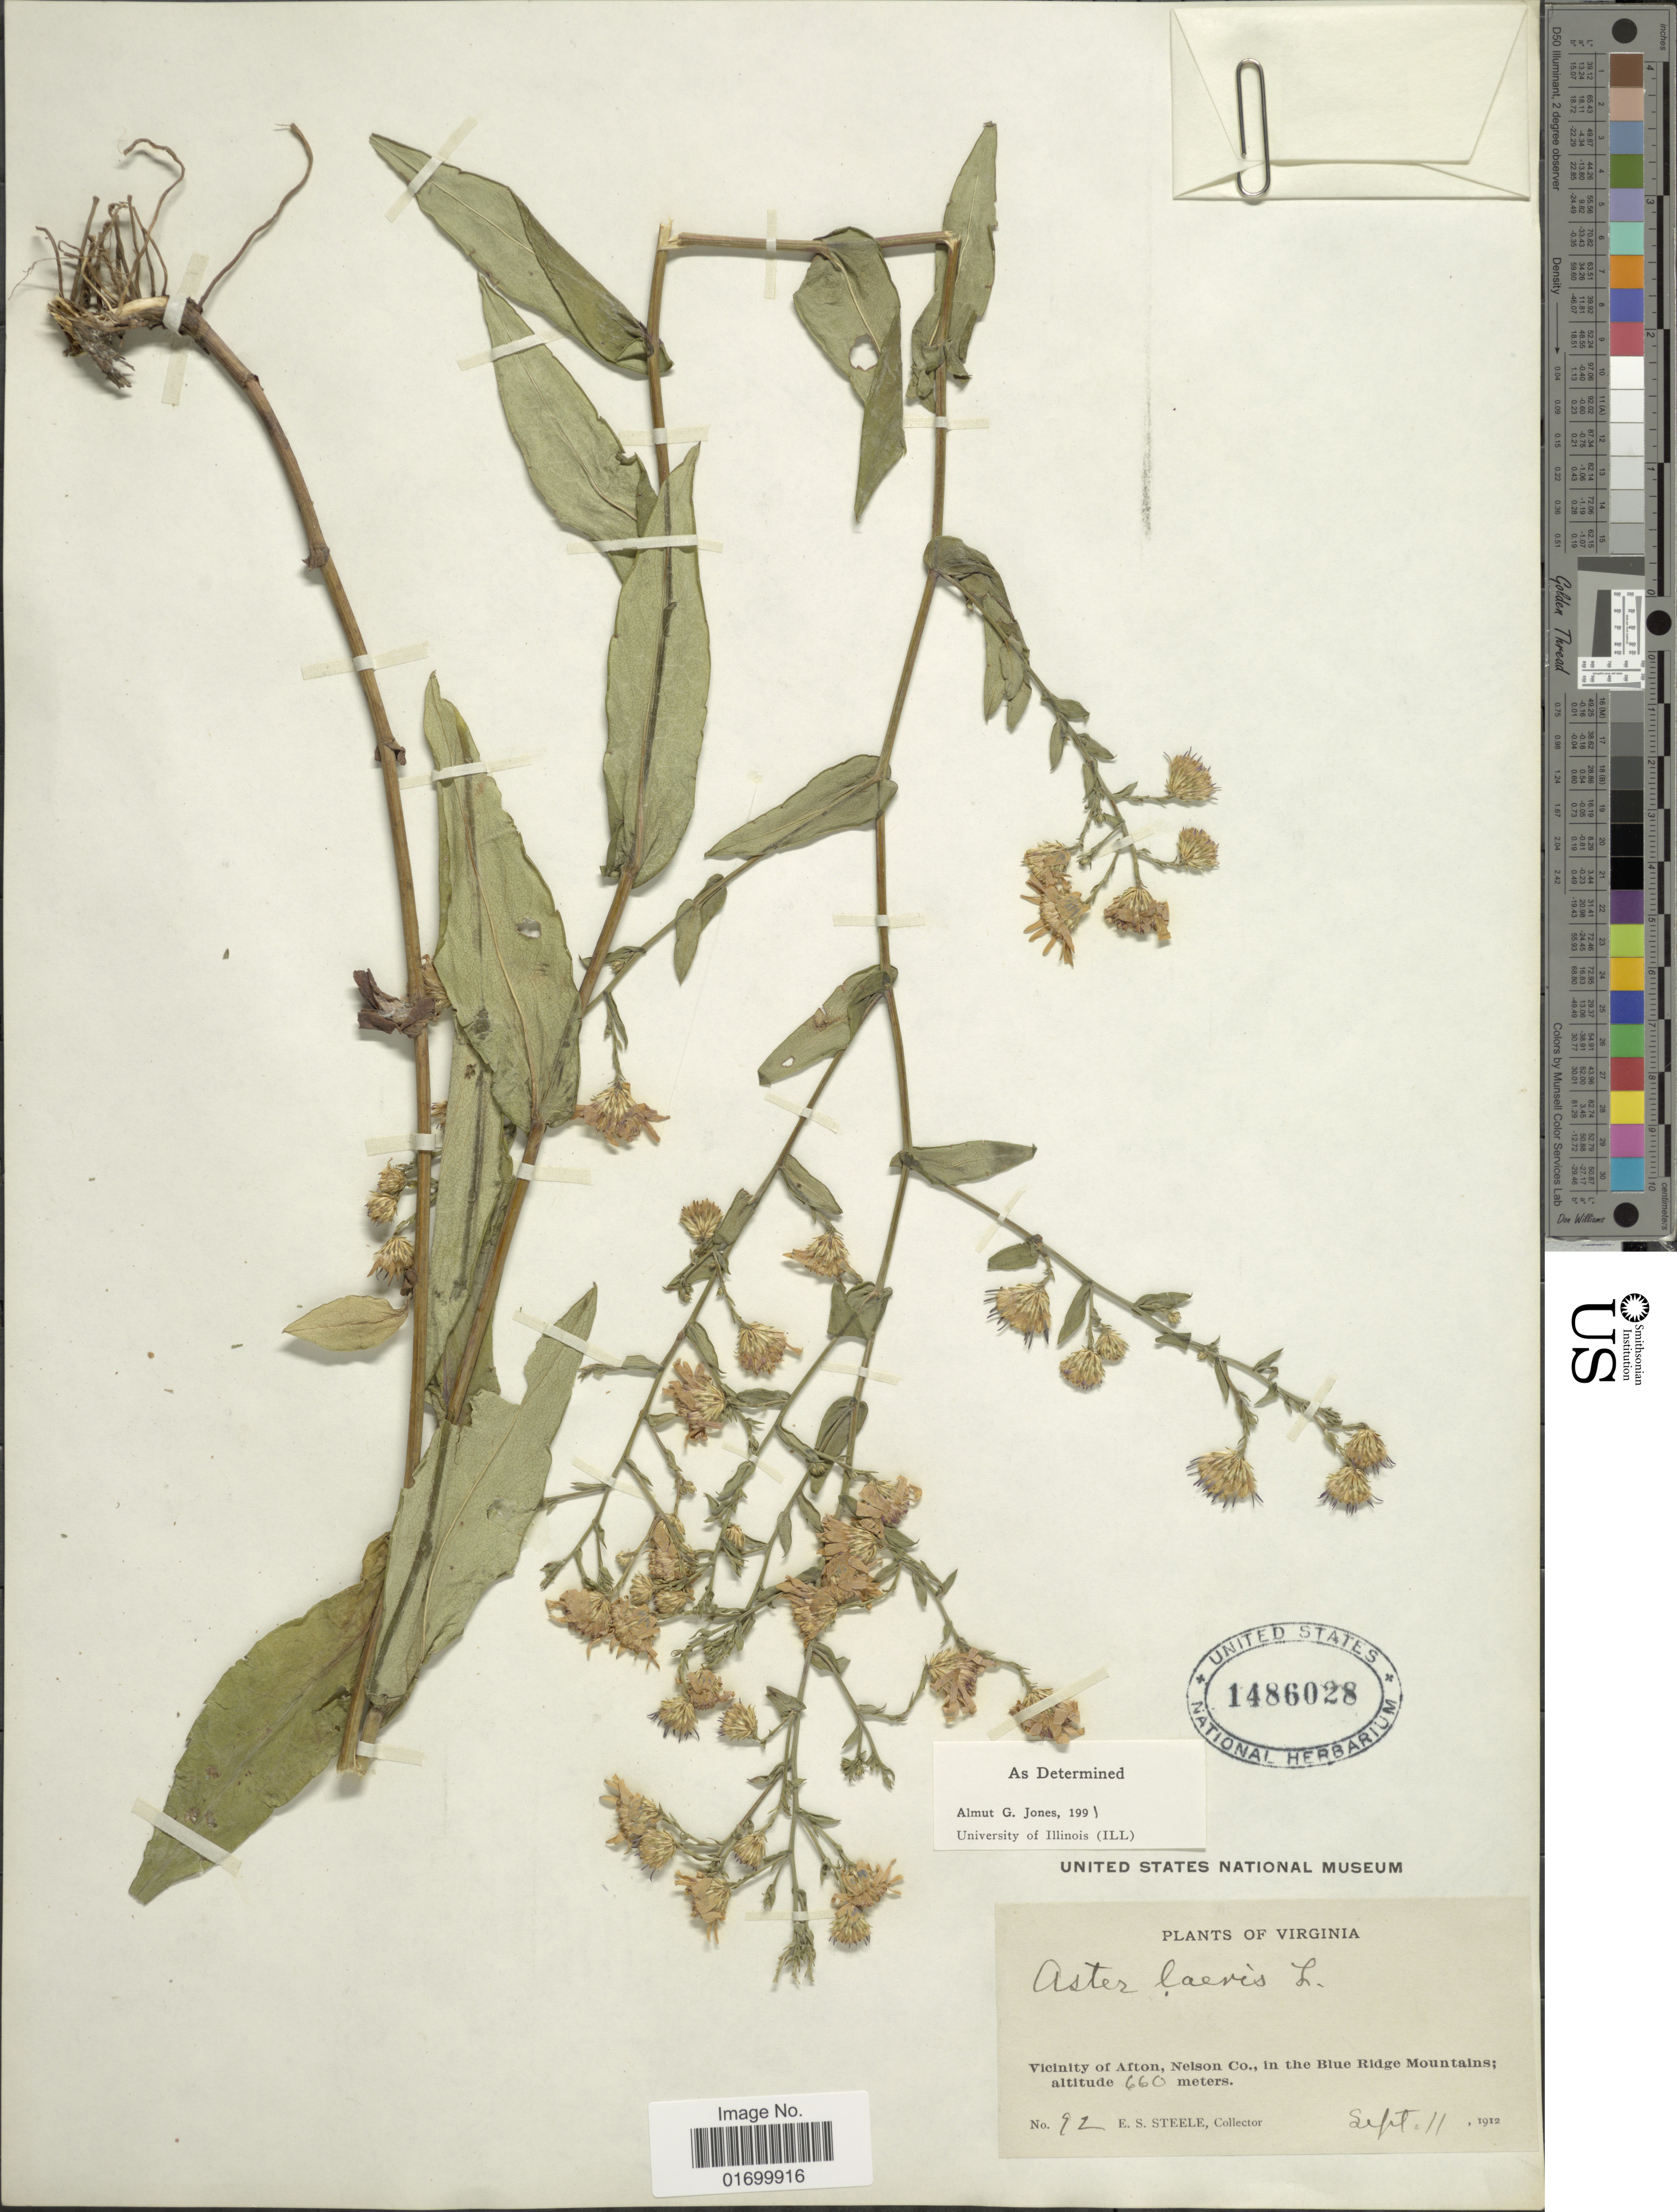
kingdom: Plantae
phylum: Tracheophyta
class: Magnoliopsida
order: Asterales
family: Asteraceae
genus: Symphyotrichum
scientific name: Symphyotrichum laeve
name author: (L.) Á. Löve & D. Löve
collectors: E. Steele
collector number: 92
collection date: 1912-09-11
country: United States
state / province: Virginia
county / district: Nelson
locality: Vicinity of Afton, Nelson Co., in the Blue Ridge Mountains.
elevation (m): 660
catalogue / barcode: US 1486028